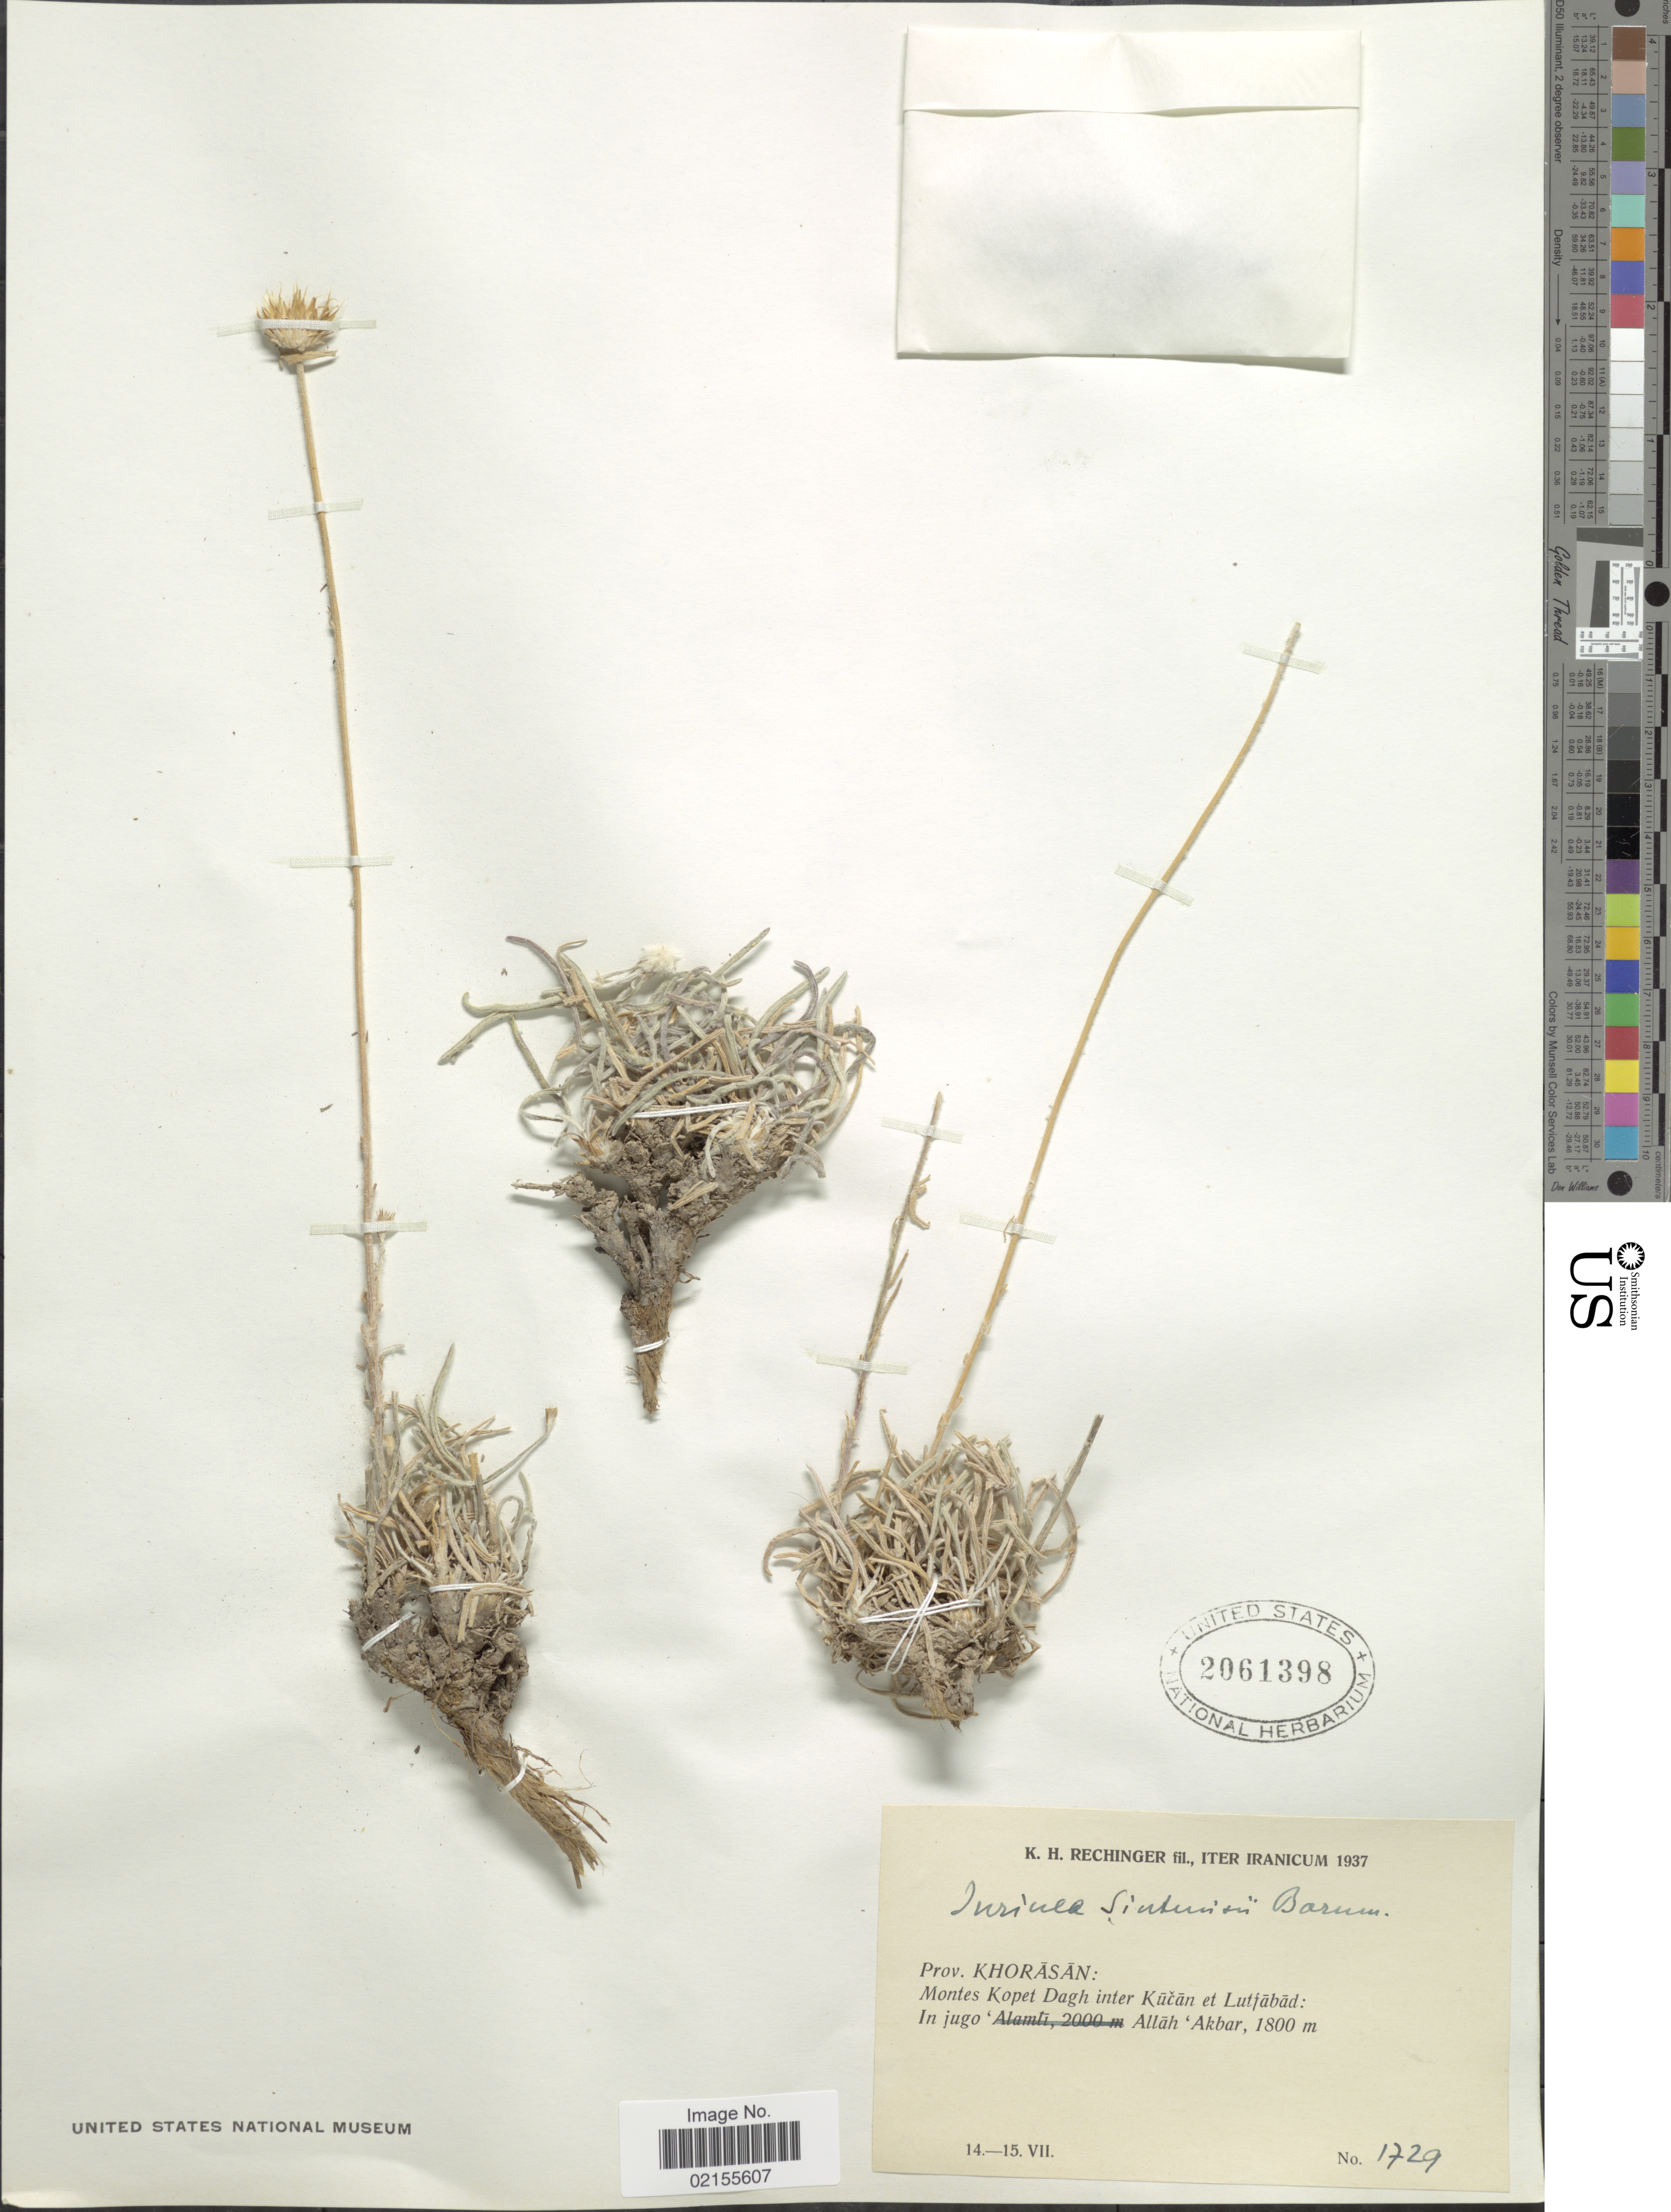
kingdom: Plantae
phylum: Tracheophyta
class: Magnoliopsida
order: Asterales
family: Asteraceae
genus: Jurinea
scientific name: Jurinea sintenisii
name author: Bornm.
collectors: K. H. Rechinger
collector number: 1729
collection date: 1937-07-14/1937-07-15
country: Iran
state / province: Khorasan [obsolete]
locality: Montes Kopet Dagh inter Kucan et Lutfabad: In jugo Allah 'Akbar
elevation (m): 1800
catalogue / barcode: US 2061398